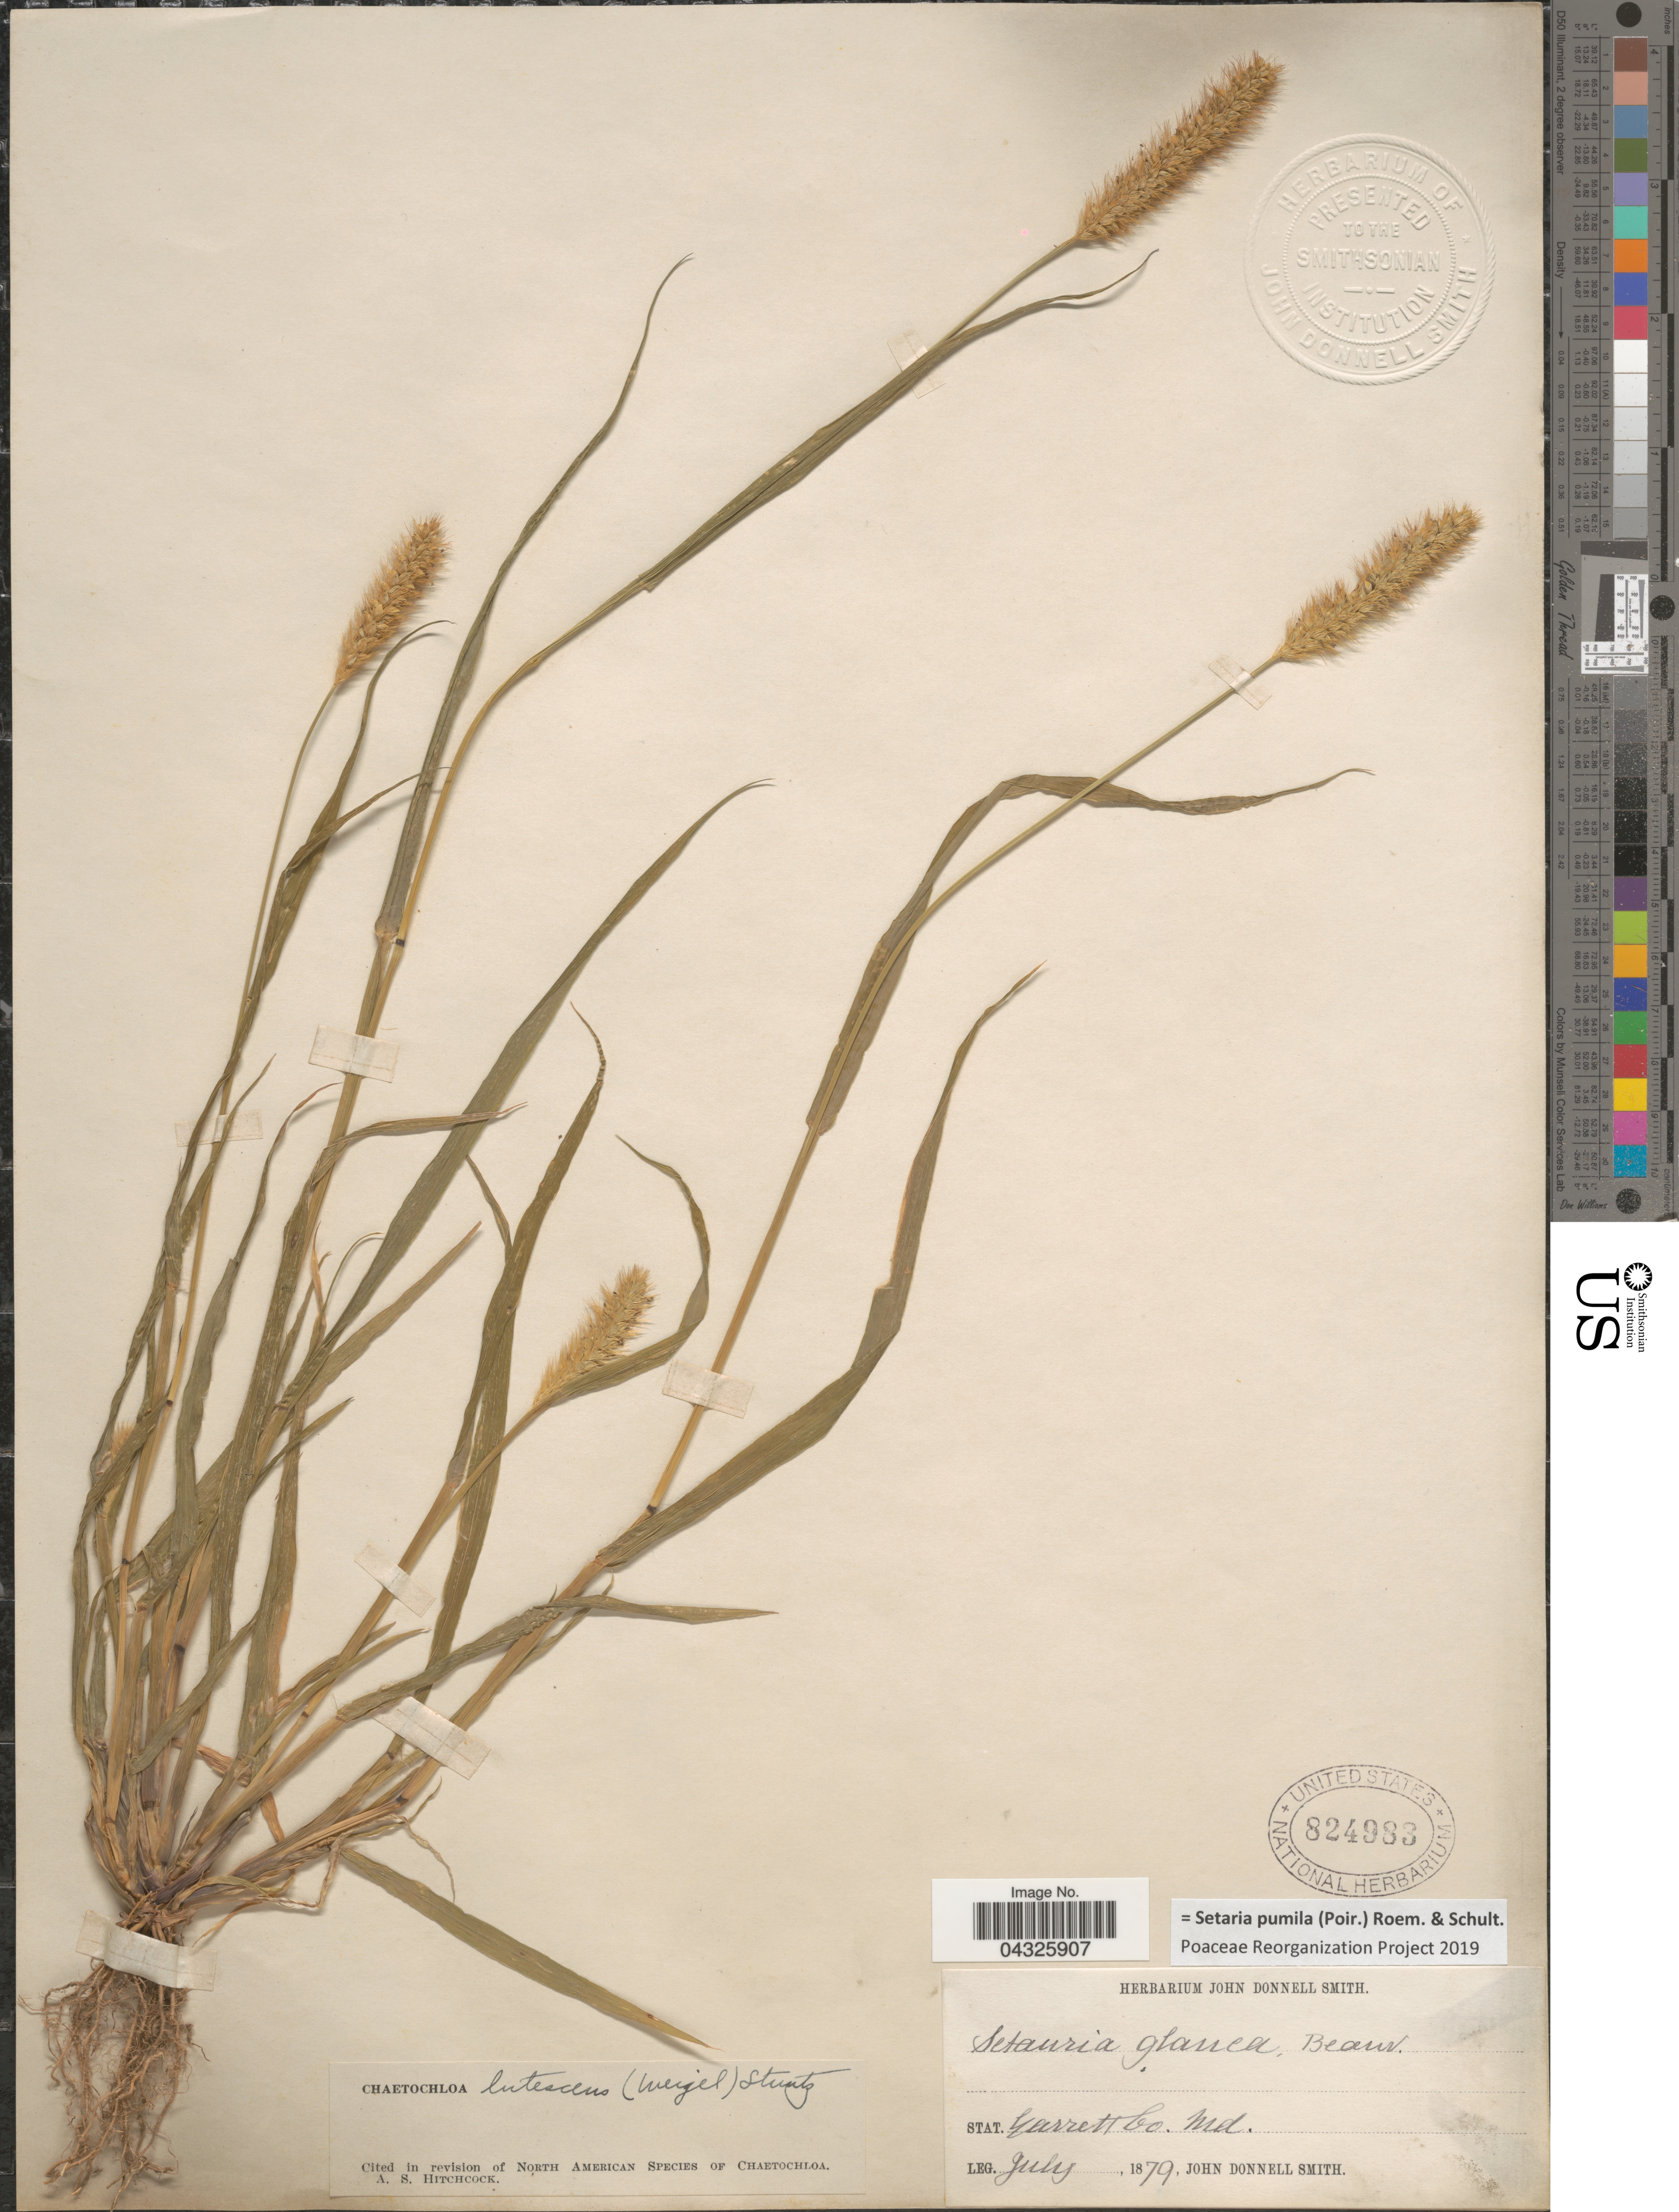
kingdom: Plantae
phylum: Tracheophyta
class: Liliopsida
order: Poales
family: Poaceae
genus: Setaria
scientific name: Setaria pumila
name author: (Poir.) Roem. & Schult.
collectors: J. Donnell Smith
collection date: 1879-07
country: United States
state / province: Maryland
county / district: Garrett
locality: Garrett Co.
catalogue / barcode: US 824983